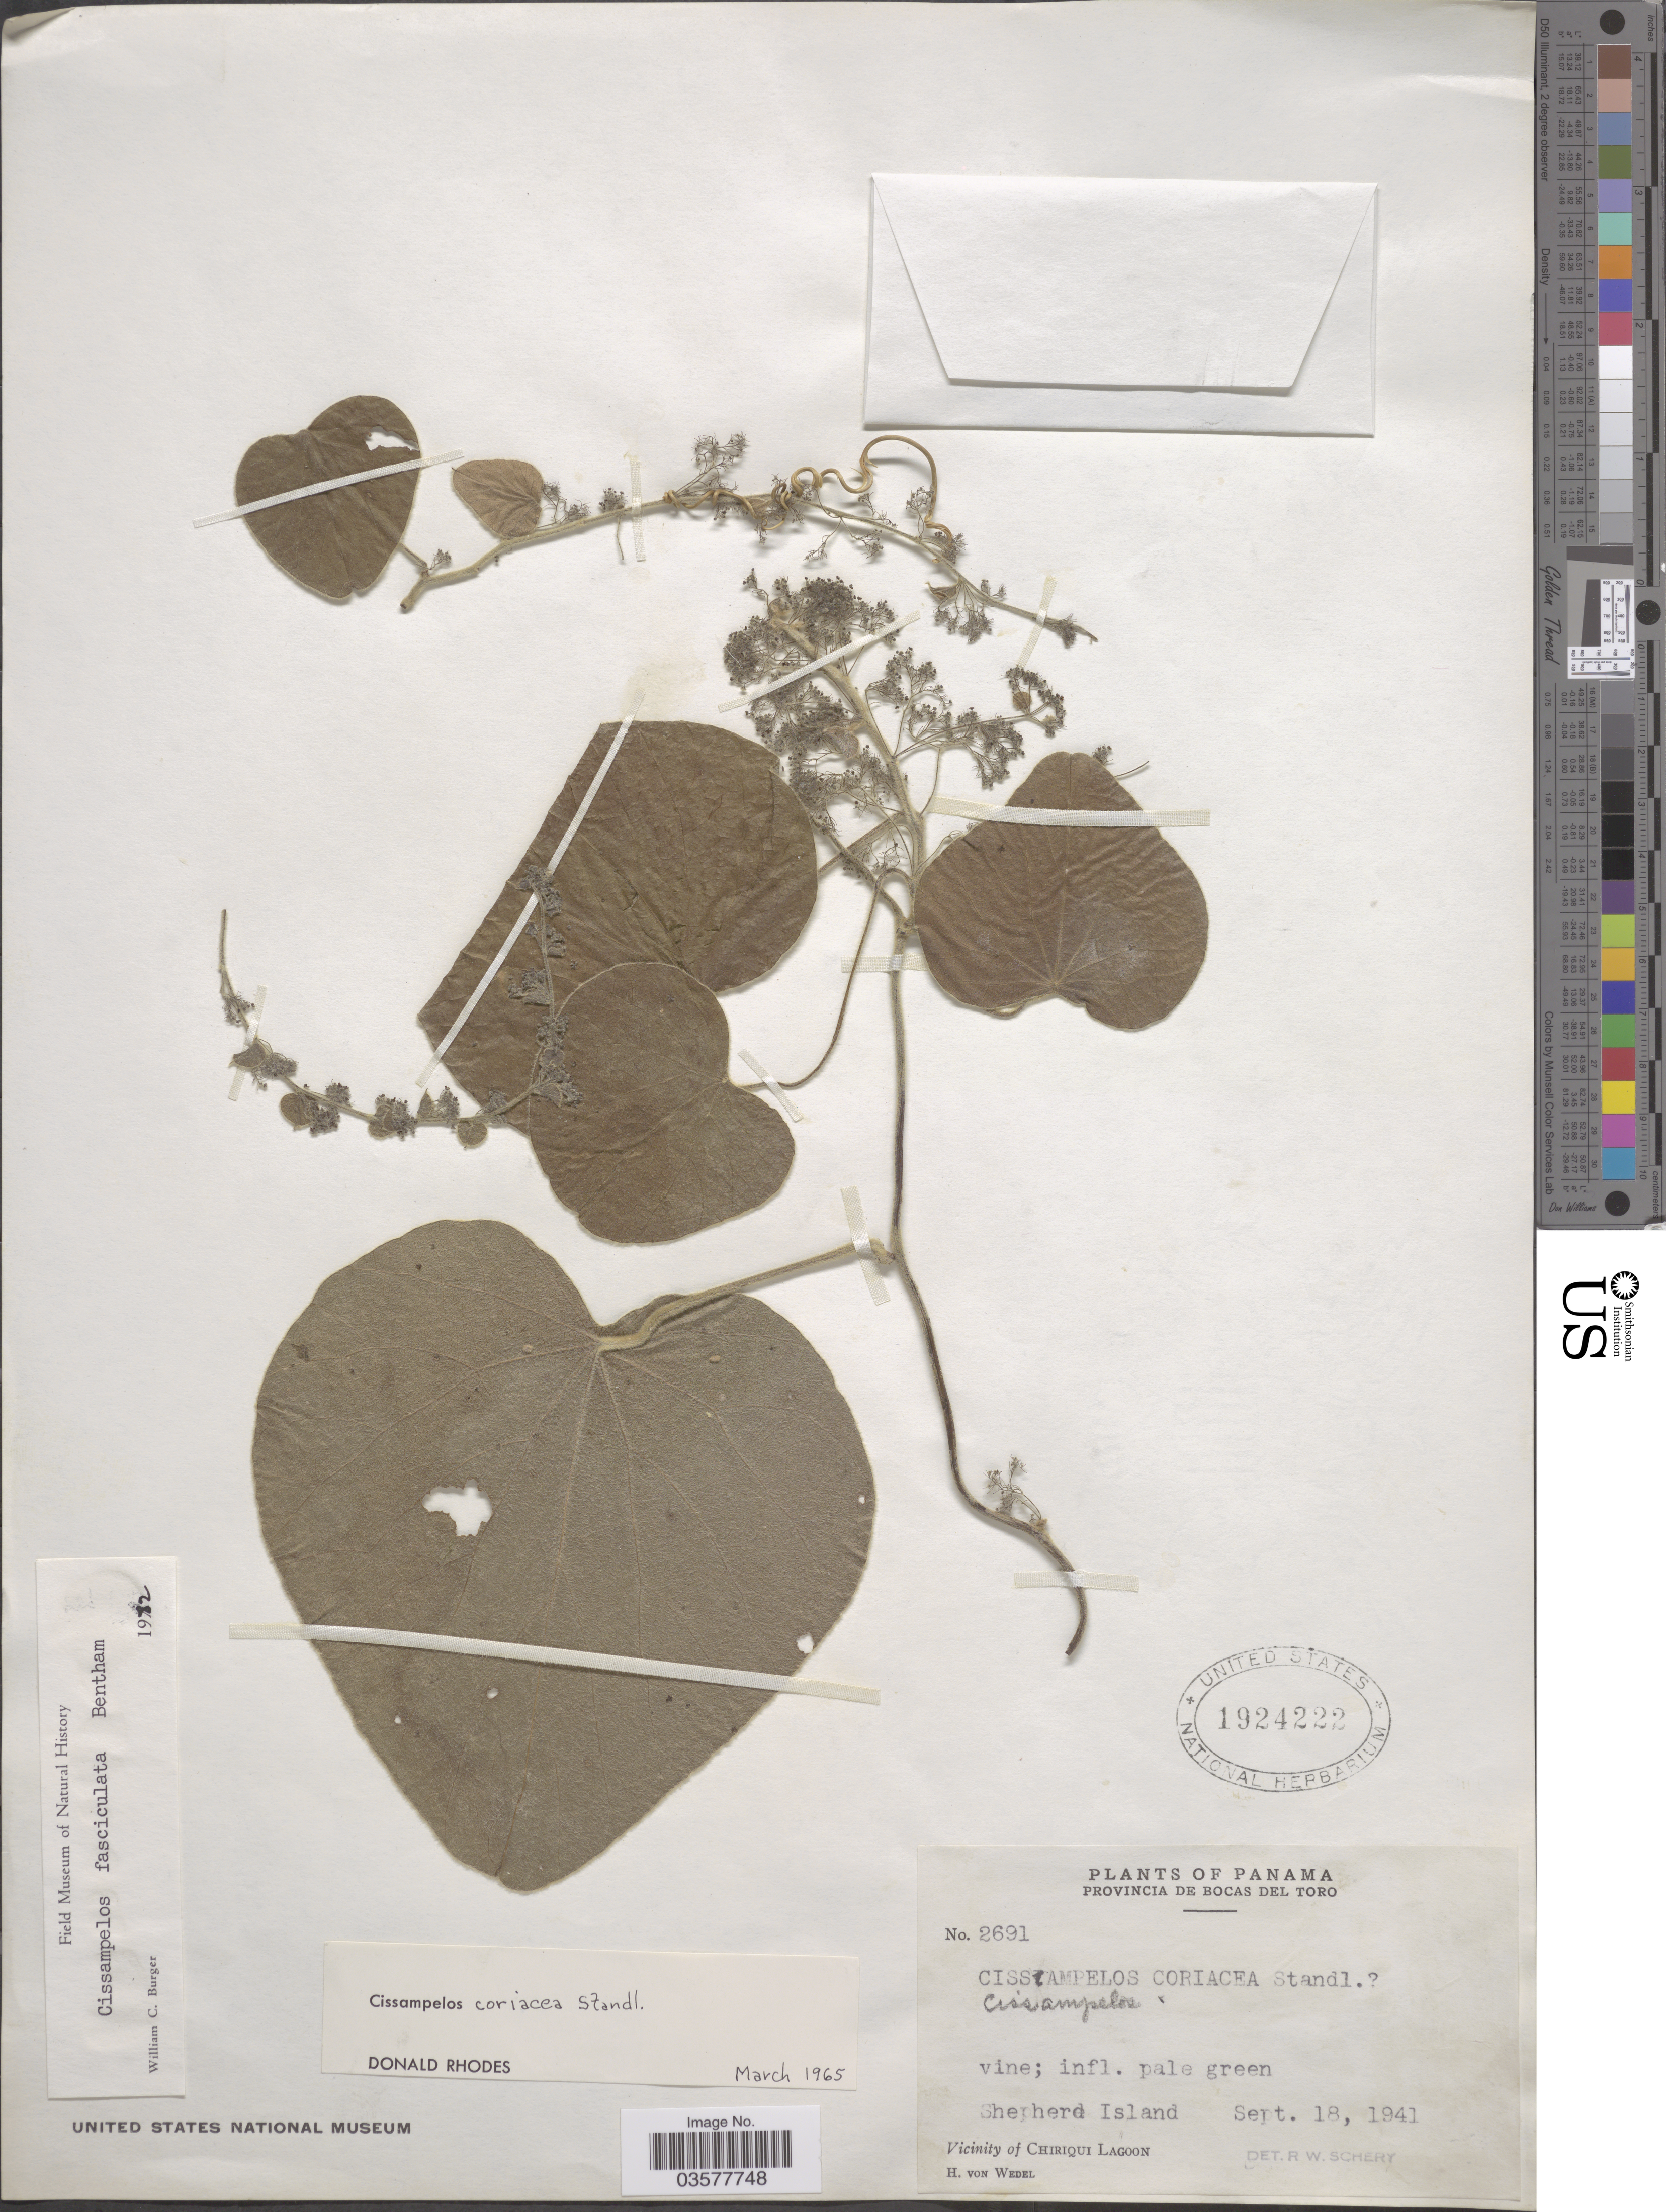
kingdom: Plantae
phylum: Tracheophyta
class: Magnoliopsida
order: Ranunculales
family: Menispermaceae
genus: Cissampelos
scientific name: Cissampelos fasciculata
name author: Benth.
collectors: H. von Wedel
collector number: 2691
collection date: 1941-09-18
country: Panama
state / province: Bocas del Toro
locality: Shepherd Island. Vicinity of Chiriqui Lagoon.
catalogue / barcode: US 1924222